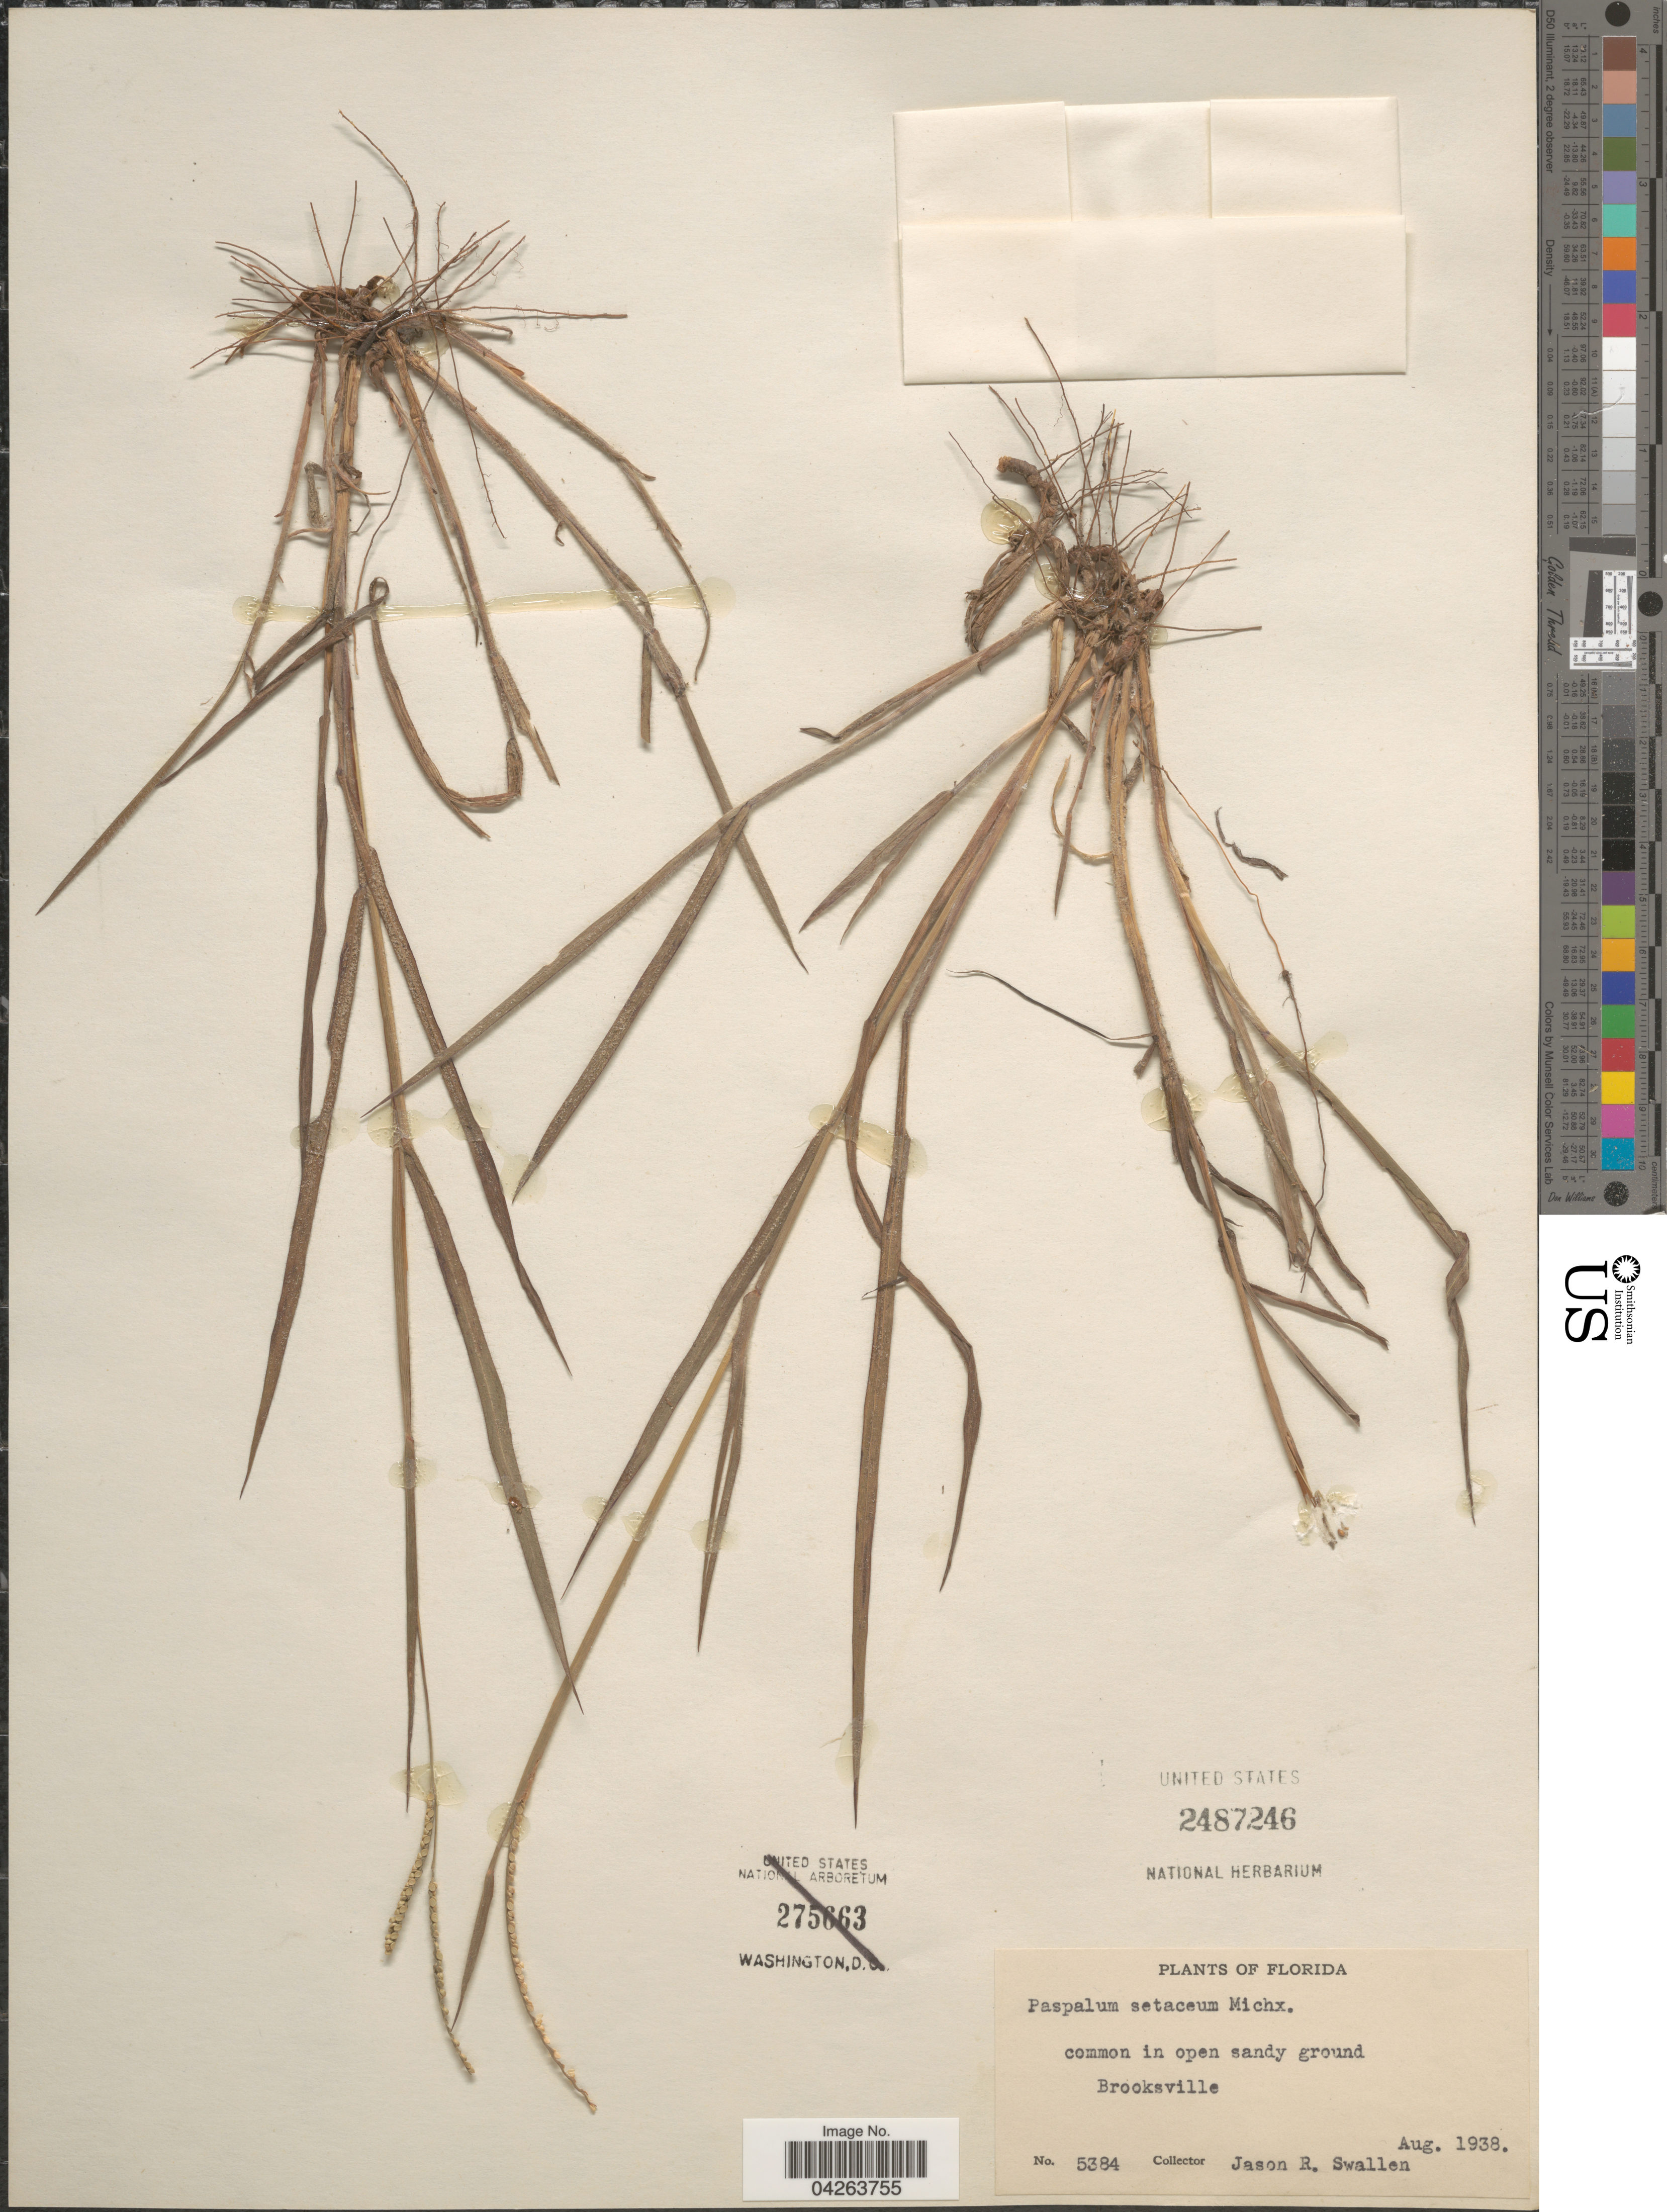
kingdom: Plantae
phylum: Tracheophyta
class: Liliopsida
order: Poales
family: Poaceae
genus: Paspalum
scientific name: Paspalum setaceum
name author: Michx.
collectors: J. R. Swallen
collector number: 5384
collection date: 1938-08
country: United States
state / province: Florida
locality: Brooksville.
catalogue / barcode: US 2487246